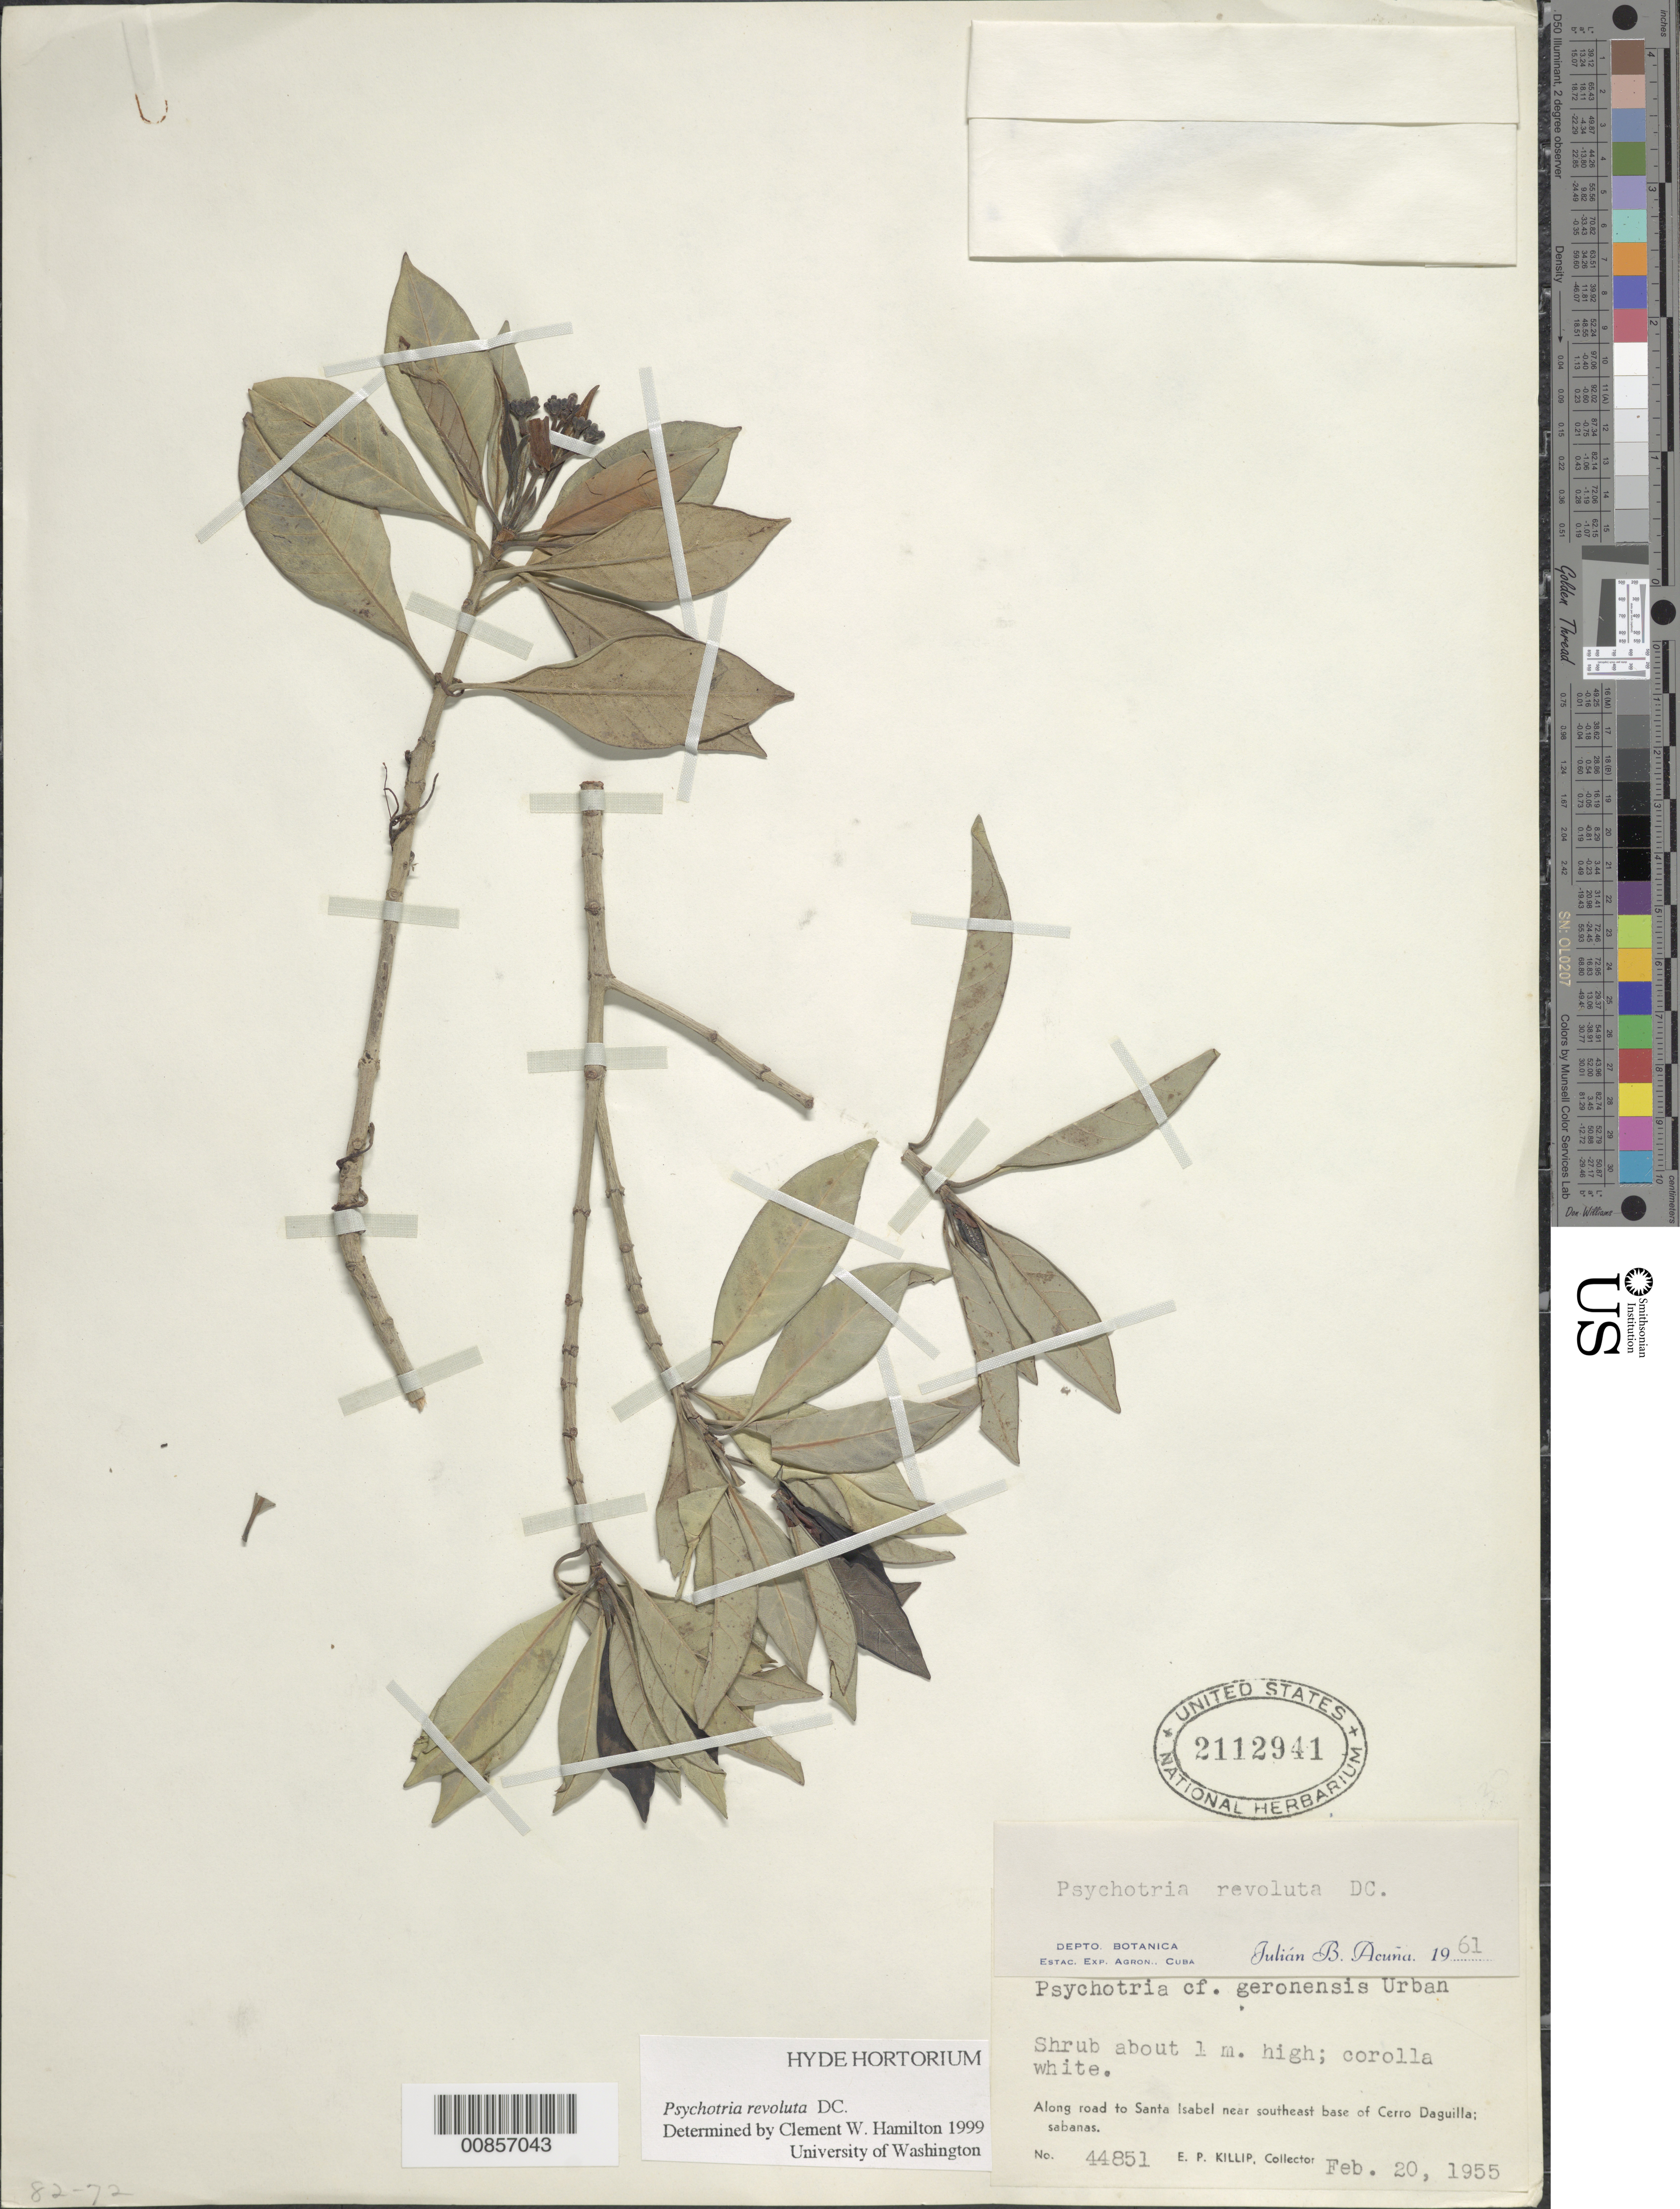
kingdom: Plantae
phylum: Tracheophyta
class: Magnoliopsida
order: Gentianales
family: Rubiaceae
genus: Psychotria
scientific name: Psychotria revoluta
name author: DC.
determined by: Acuña, J. B.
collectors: E. P. Killip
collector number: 44851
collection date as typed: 20 Feb 1955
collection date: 1955-02-20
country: Cuba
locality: Along road to Santa Isabel near southeast base of Cerro Daguilla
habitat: Sabanas. Along road.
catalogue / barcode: US 2112941